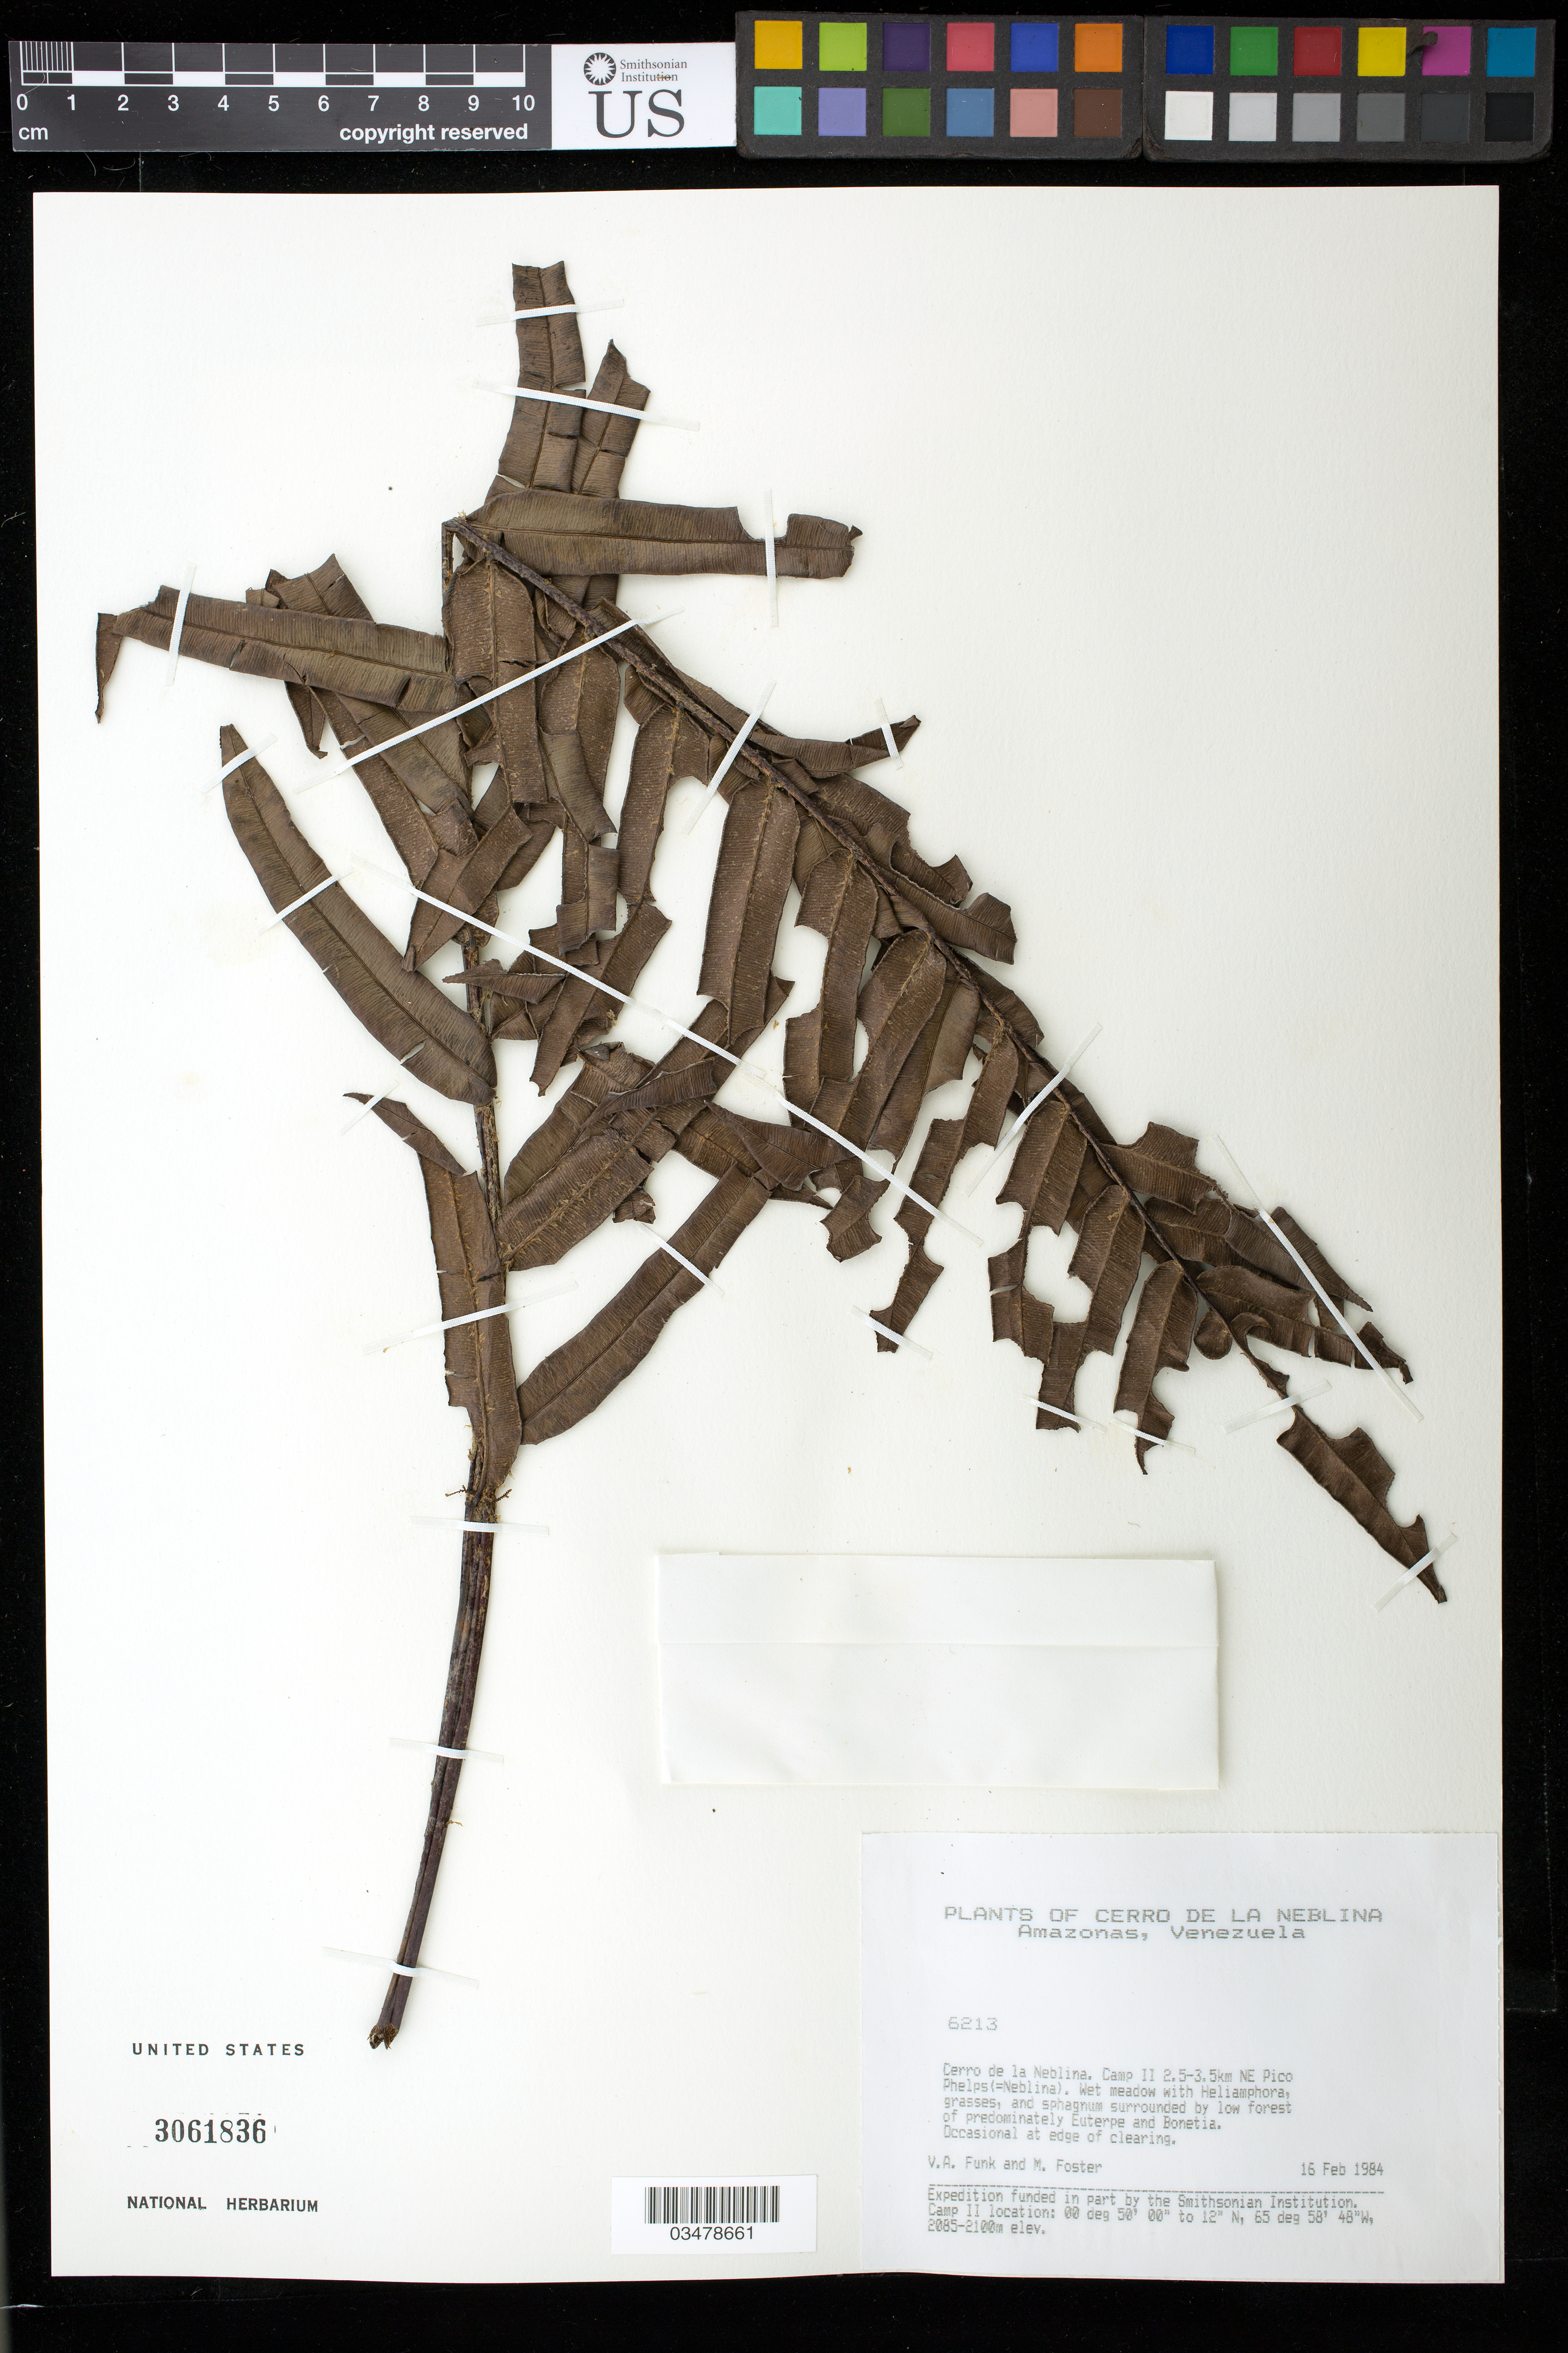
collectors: V. Funk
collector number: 6213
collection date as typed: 16 Feb1984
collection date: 1984-02-16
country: Venezuela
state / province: Amazonas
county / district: Río Negro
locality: Cerro de la Neblina, Camp II 2.5-3.5 km NE Pico Phelps (=Neblina)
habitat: Wet meado with Heliamphora, grasses, and sphagnum surrounded by low forest of predominately Euterpe and Bonetia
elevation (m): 2085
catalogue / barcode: US 3061836